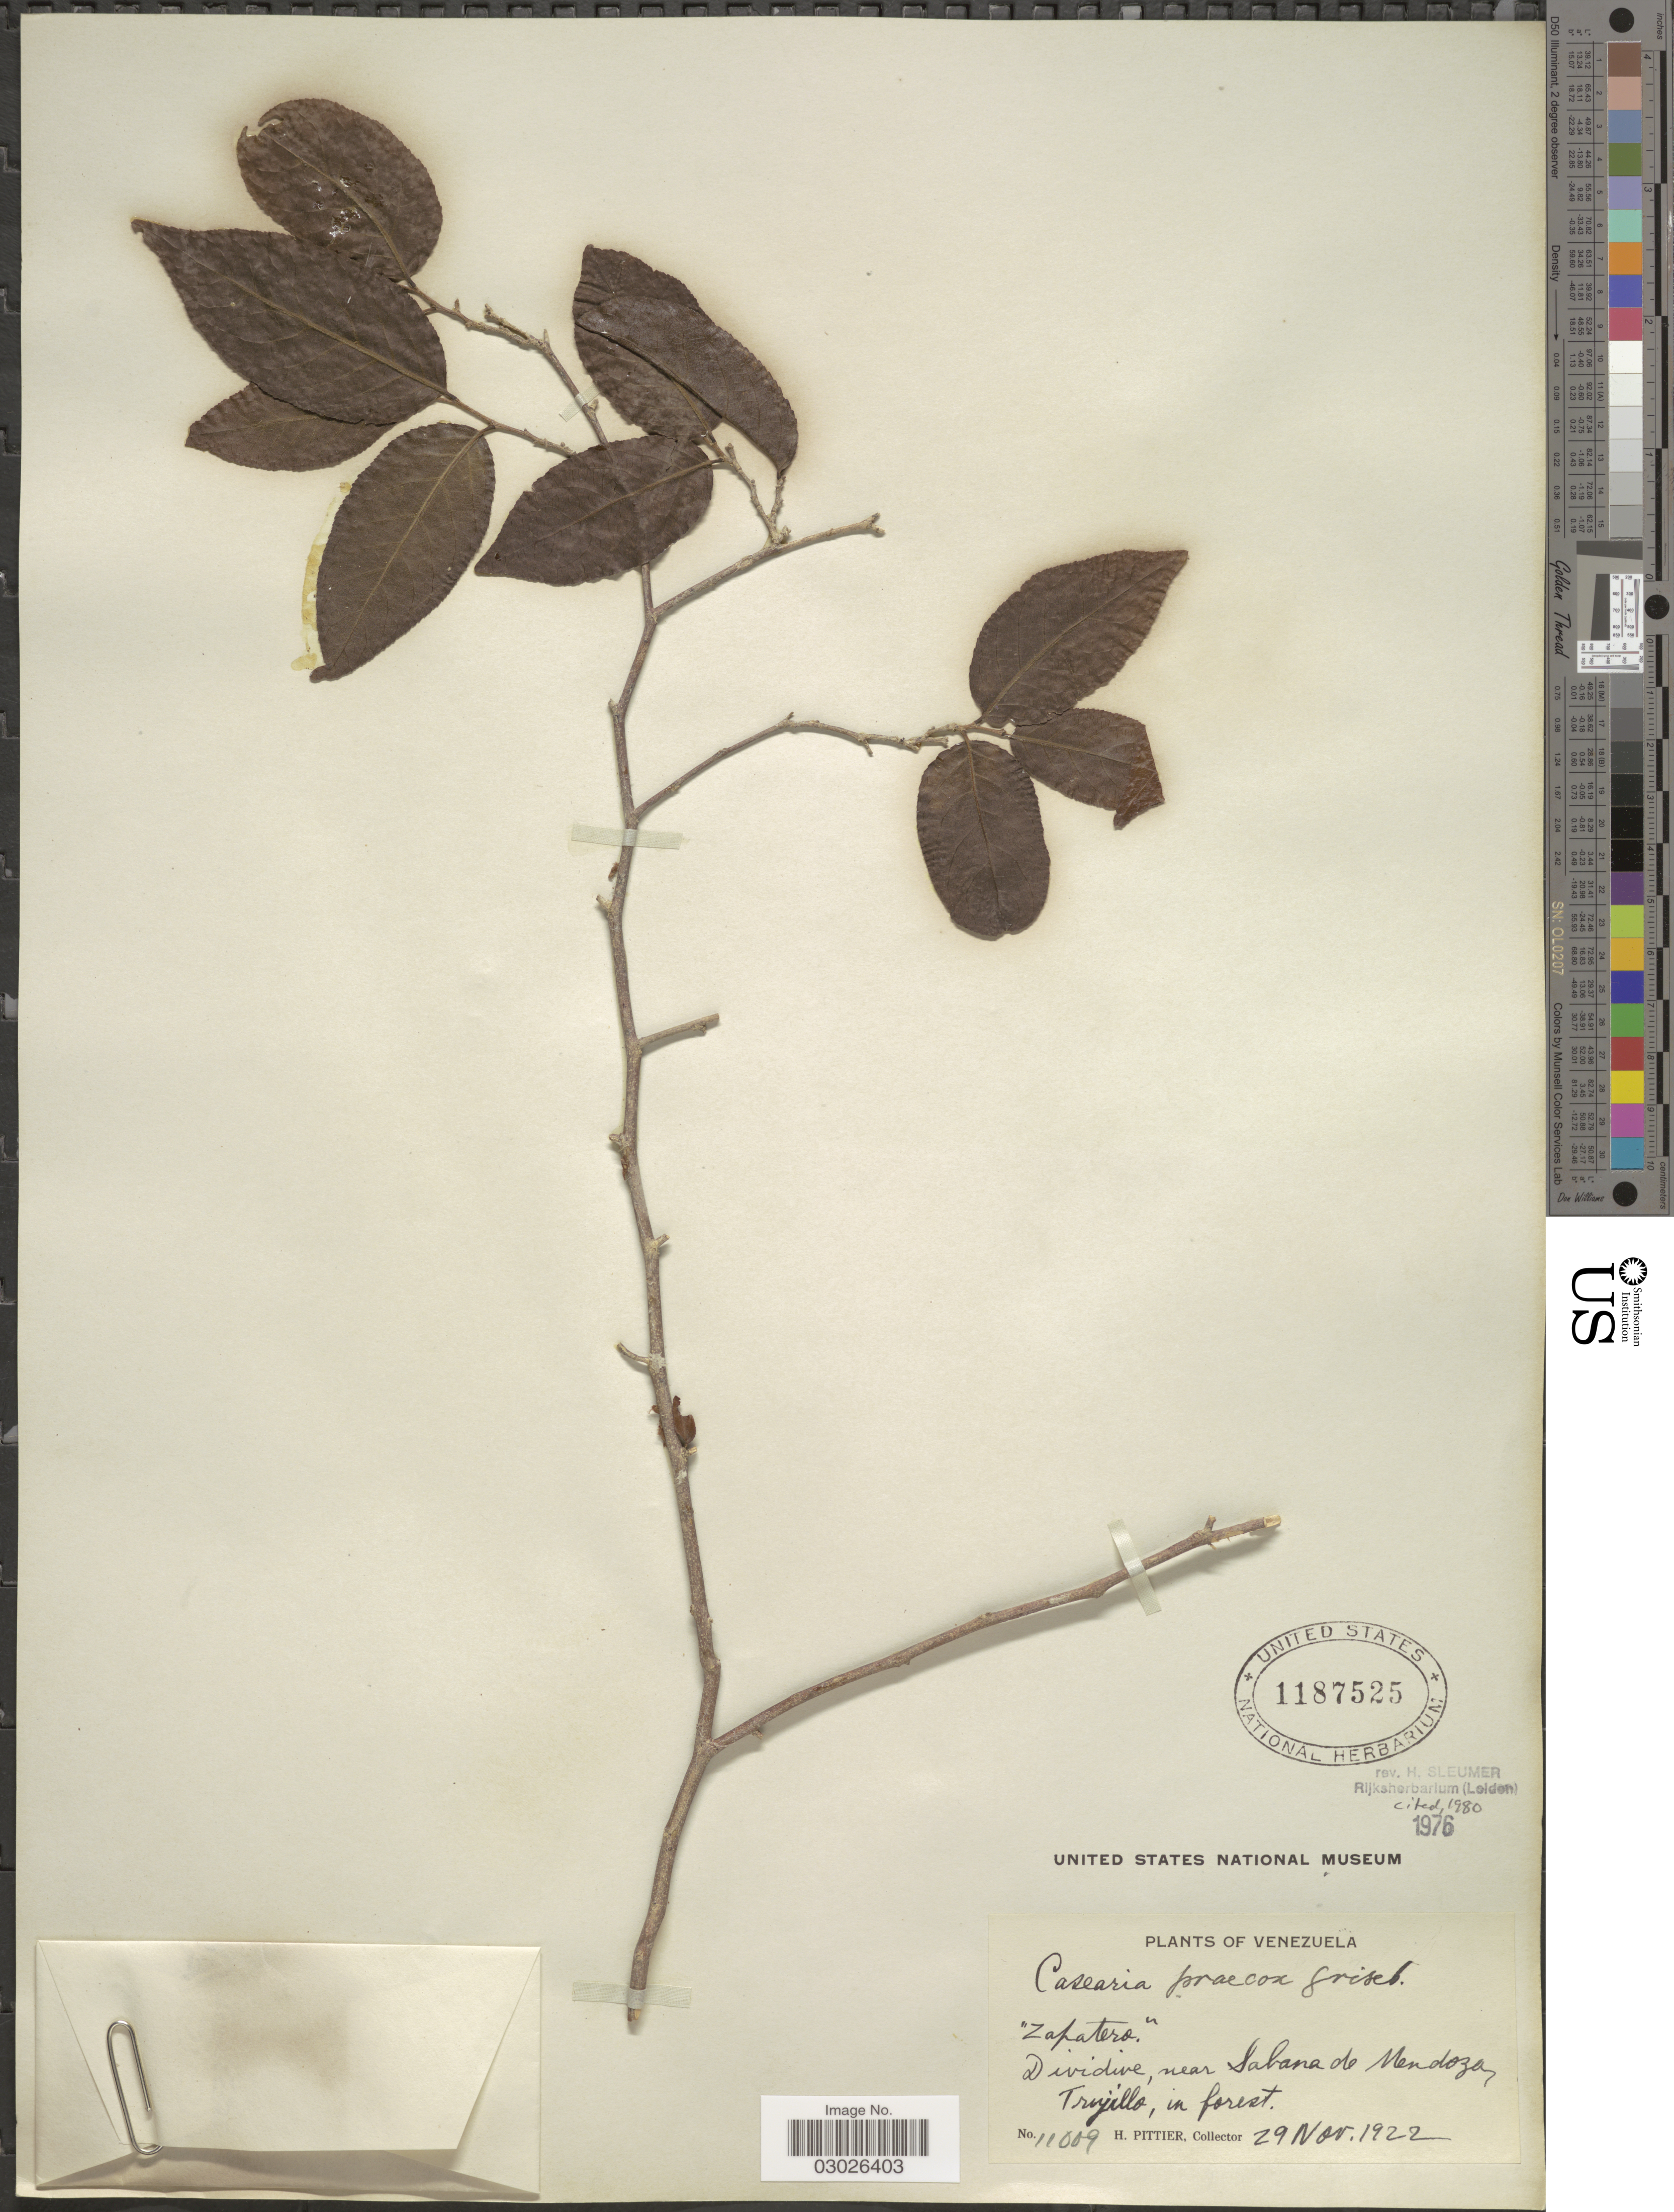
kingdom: Plantae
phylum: Tracheophyta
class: Magnoliopsida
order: Malpighiales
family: Salicaceae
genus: Casearia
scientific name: Casearia praecox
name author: Griseb.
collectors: H. F. Pittier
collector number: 11009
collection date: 1922-11-29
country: Venezuela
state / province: Trujillo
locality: Dividive, near Sabana de Mendoza, Trujillo.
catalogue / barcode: US 1187525